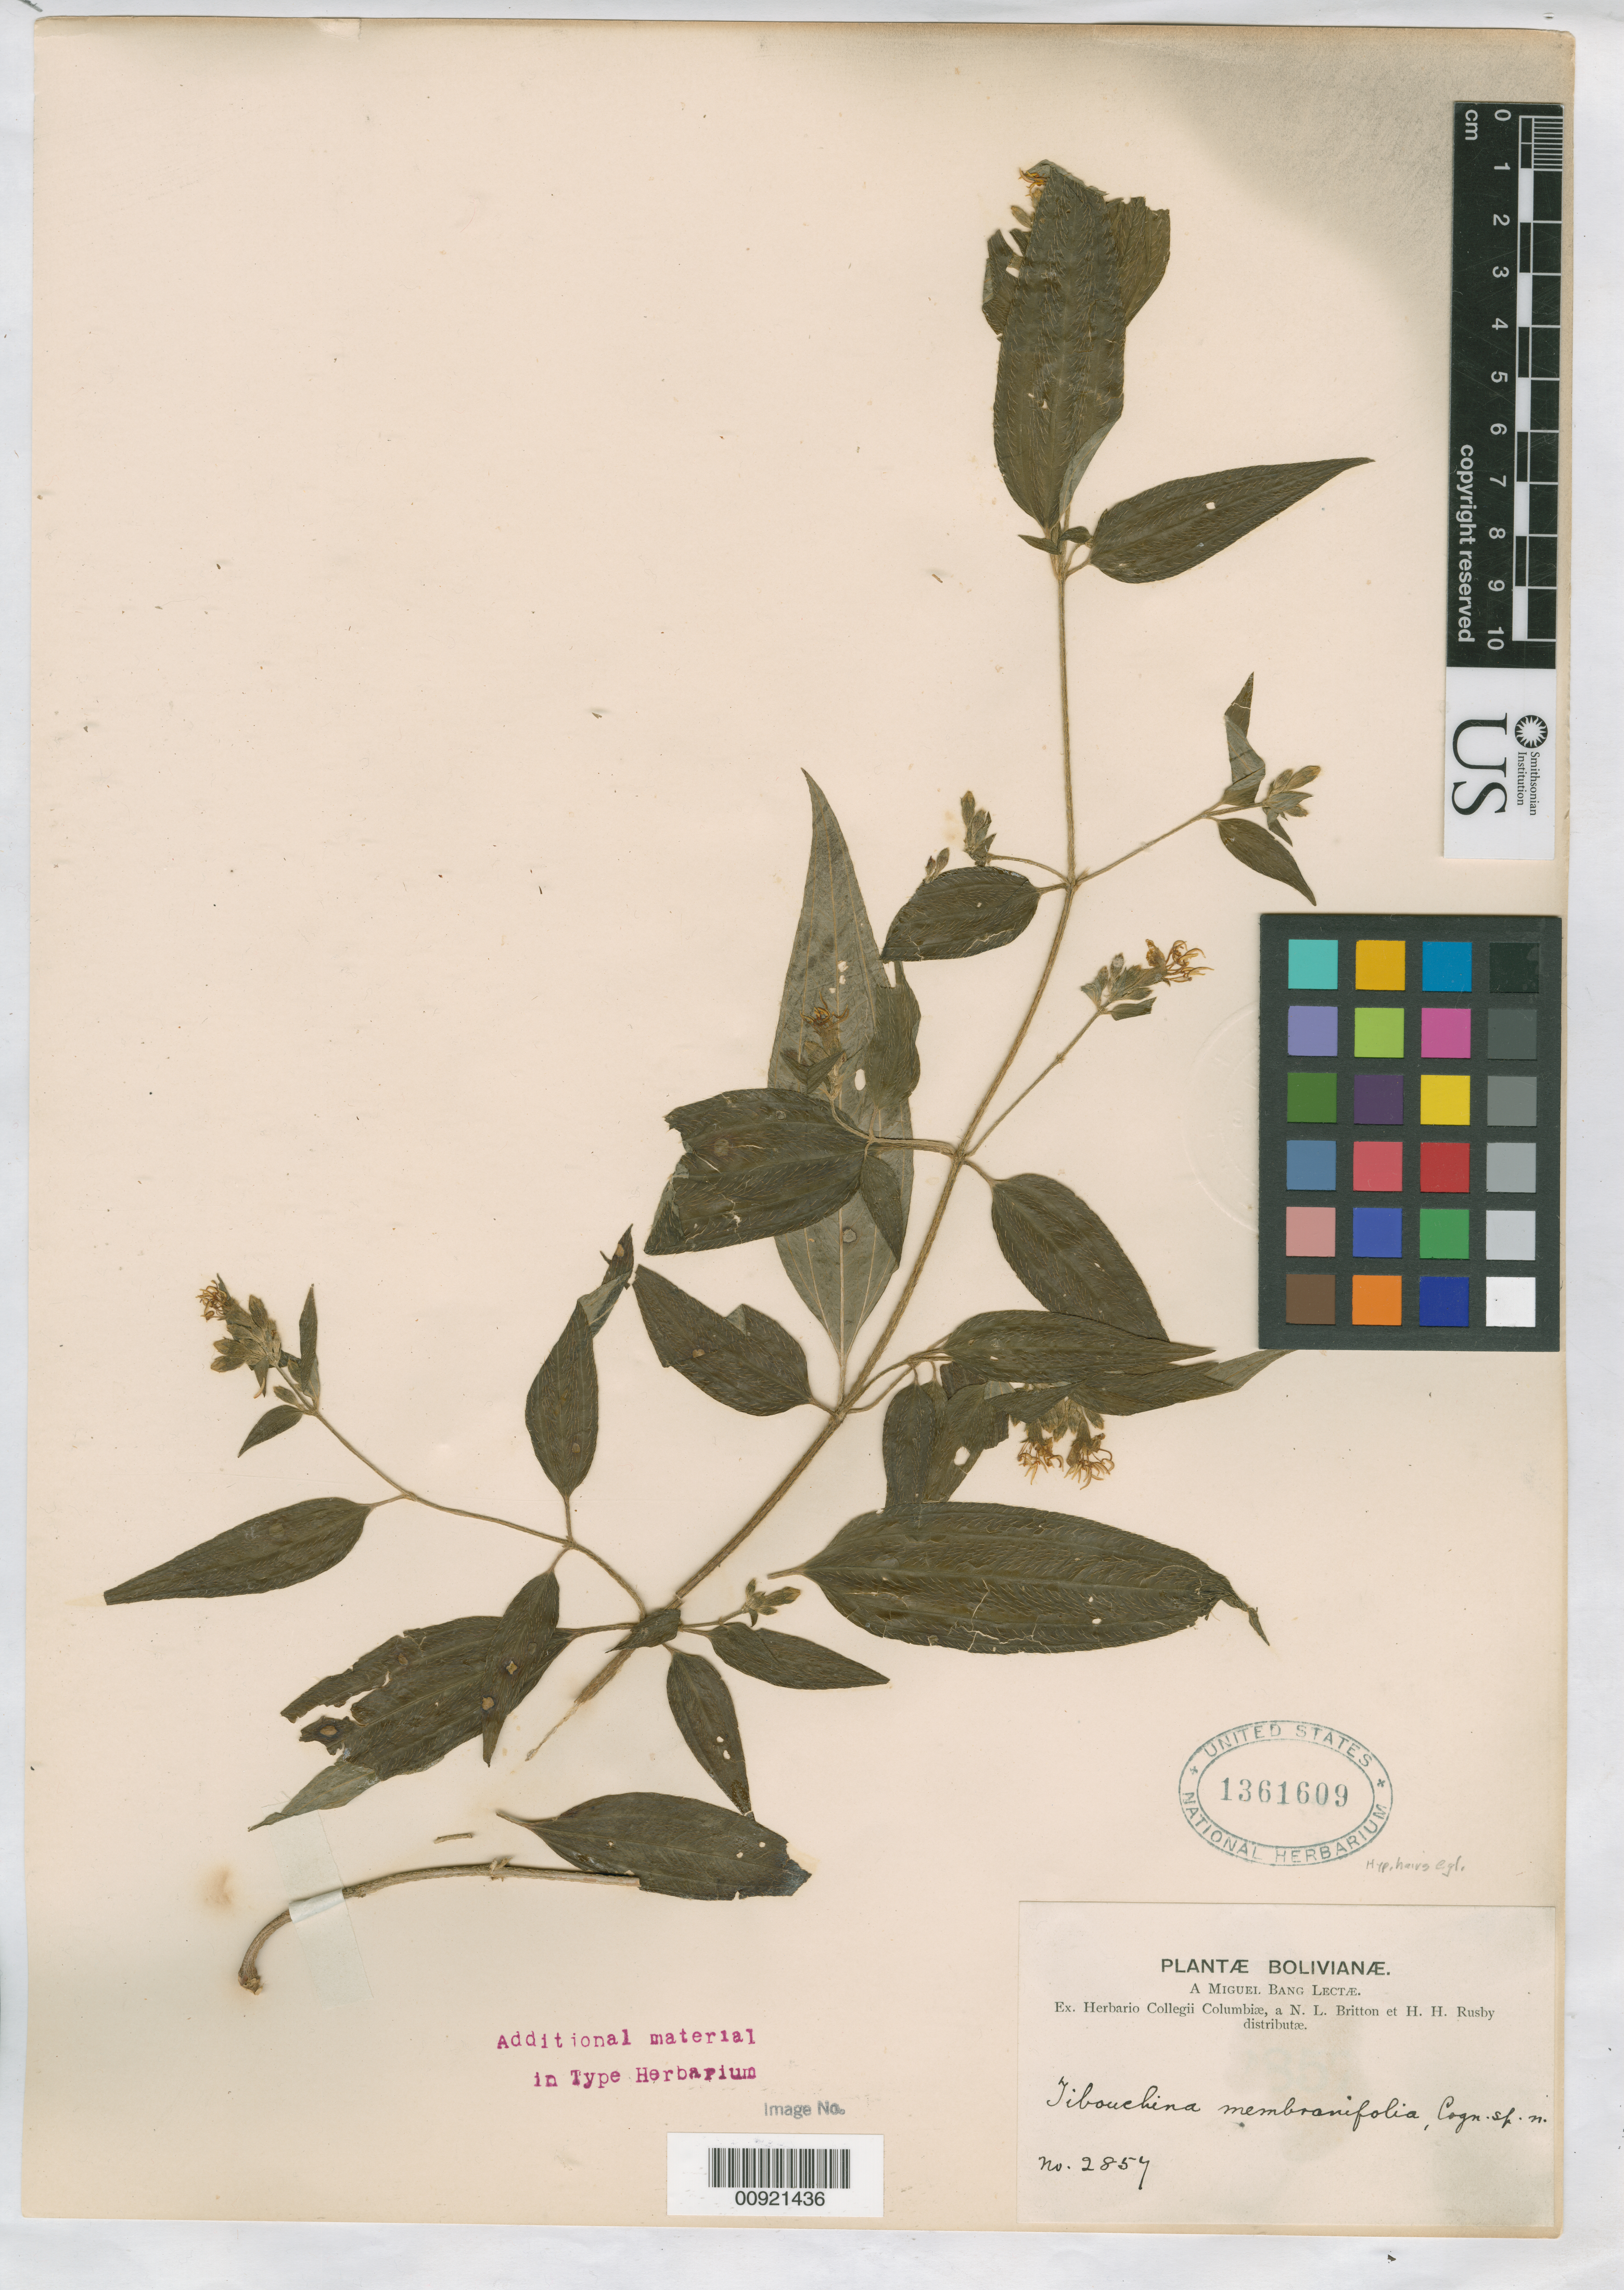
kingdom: Plantae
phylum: Tracheophyta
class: Magnoliopsida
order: Myrtales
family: Melastomataceae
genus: Tibouchina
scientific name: Tibouchina membranifolia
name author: Cogn.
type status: Isotype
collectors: M. Bang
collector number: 2854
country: Bolivia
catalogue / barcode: US 1361609